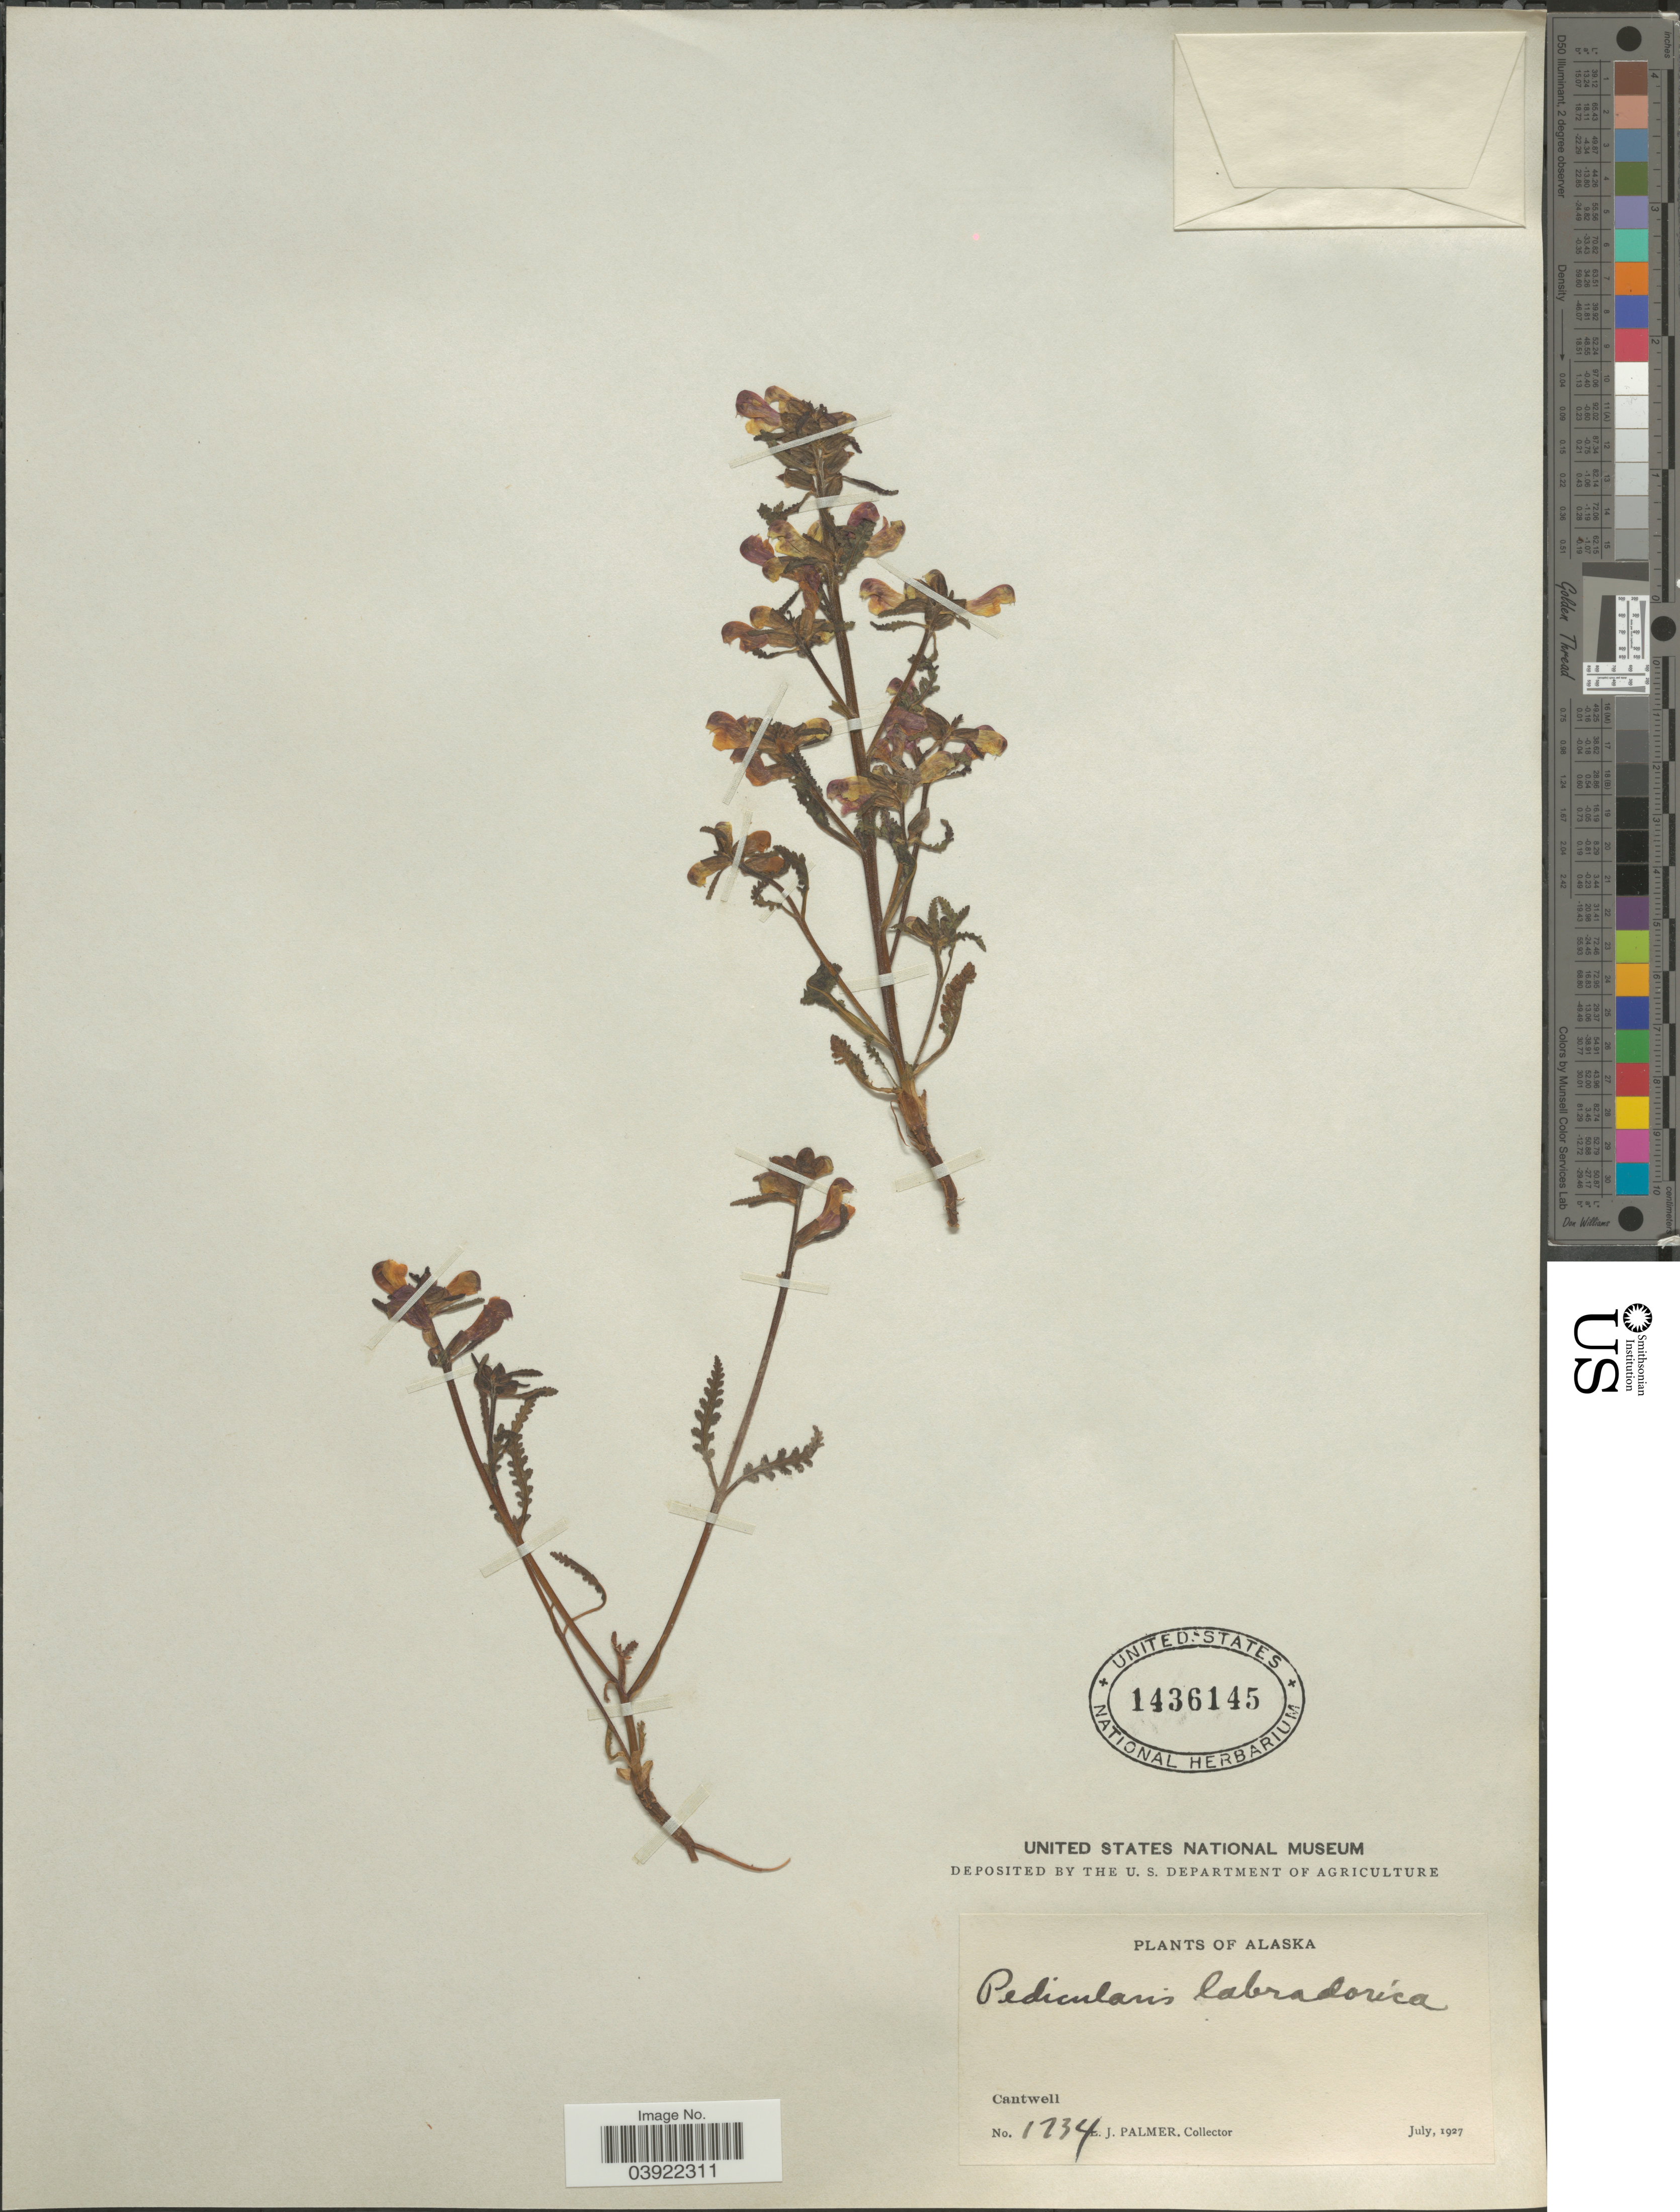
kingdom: Plantae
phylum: Tracheophyta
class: Magnoliopsida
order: Lamiales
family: Orobanchaceae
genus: Pedicularis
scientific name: Pedicularis labradorica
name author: Wirsing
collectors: L. J. Palmer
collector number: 1234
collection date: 1927-07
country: United States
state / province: Alaska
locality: Cantwell.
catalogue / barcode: US 1436145